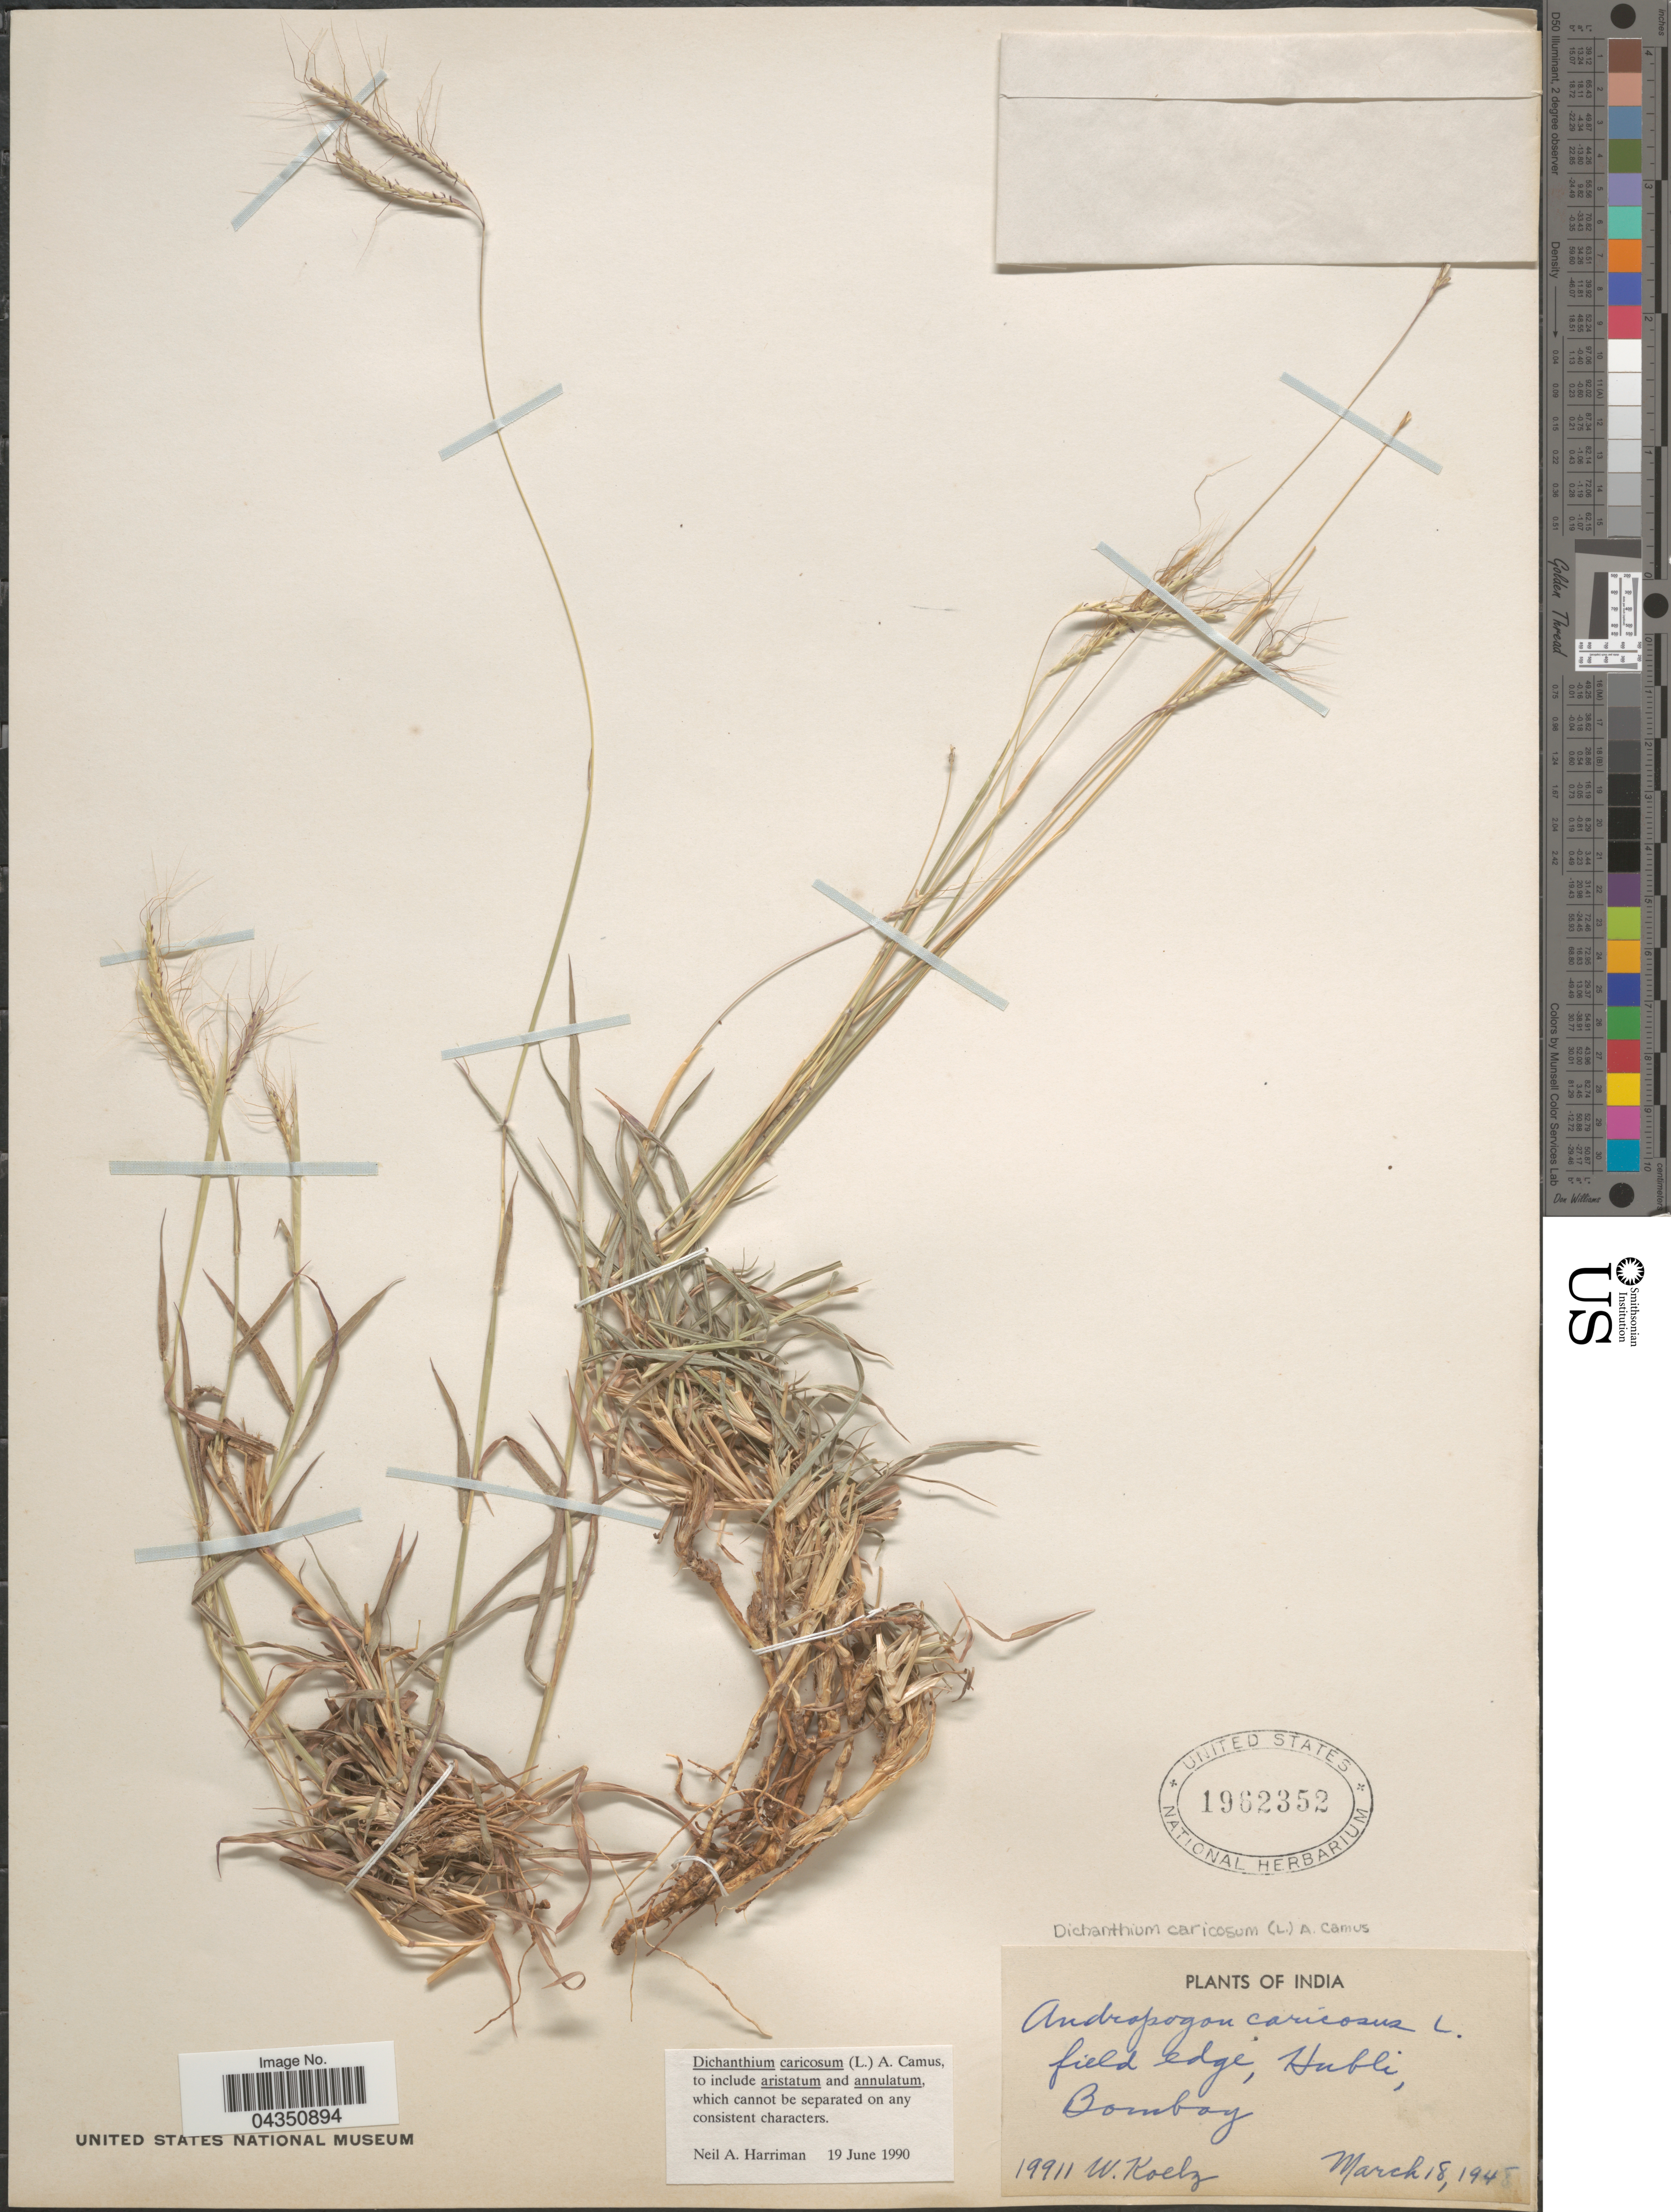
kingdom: Plantae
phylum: Tracheophyta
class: Liliopsida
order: Poales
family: Poaceae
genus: Dichanthium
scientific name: Dichanthium caricosum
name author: (L.) A. Camus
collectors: W. Koelz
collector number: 19911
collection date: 1948-03-18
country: India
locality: Field edge, Hubli, Bombay.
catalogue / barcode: US 1962352